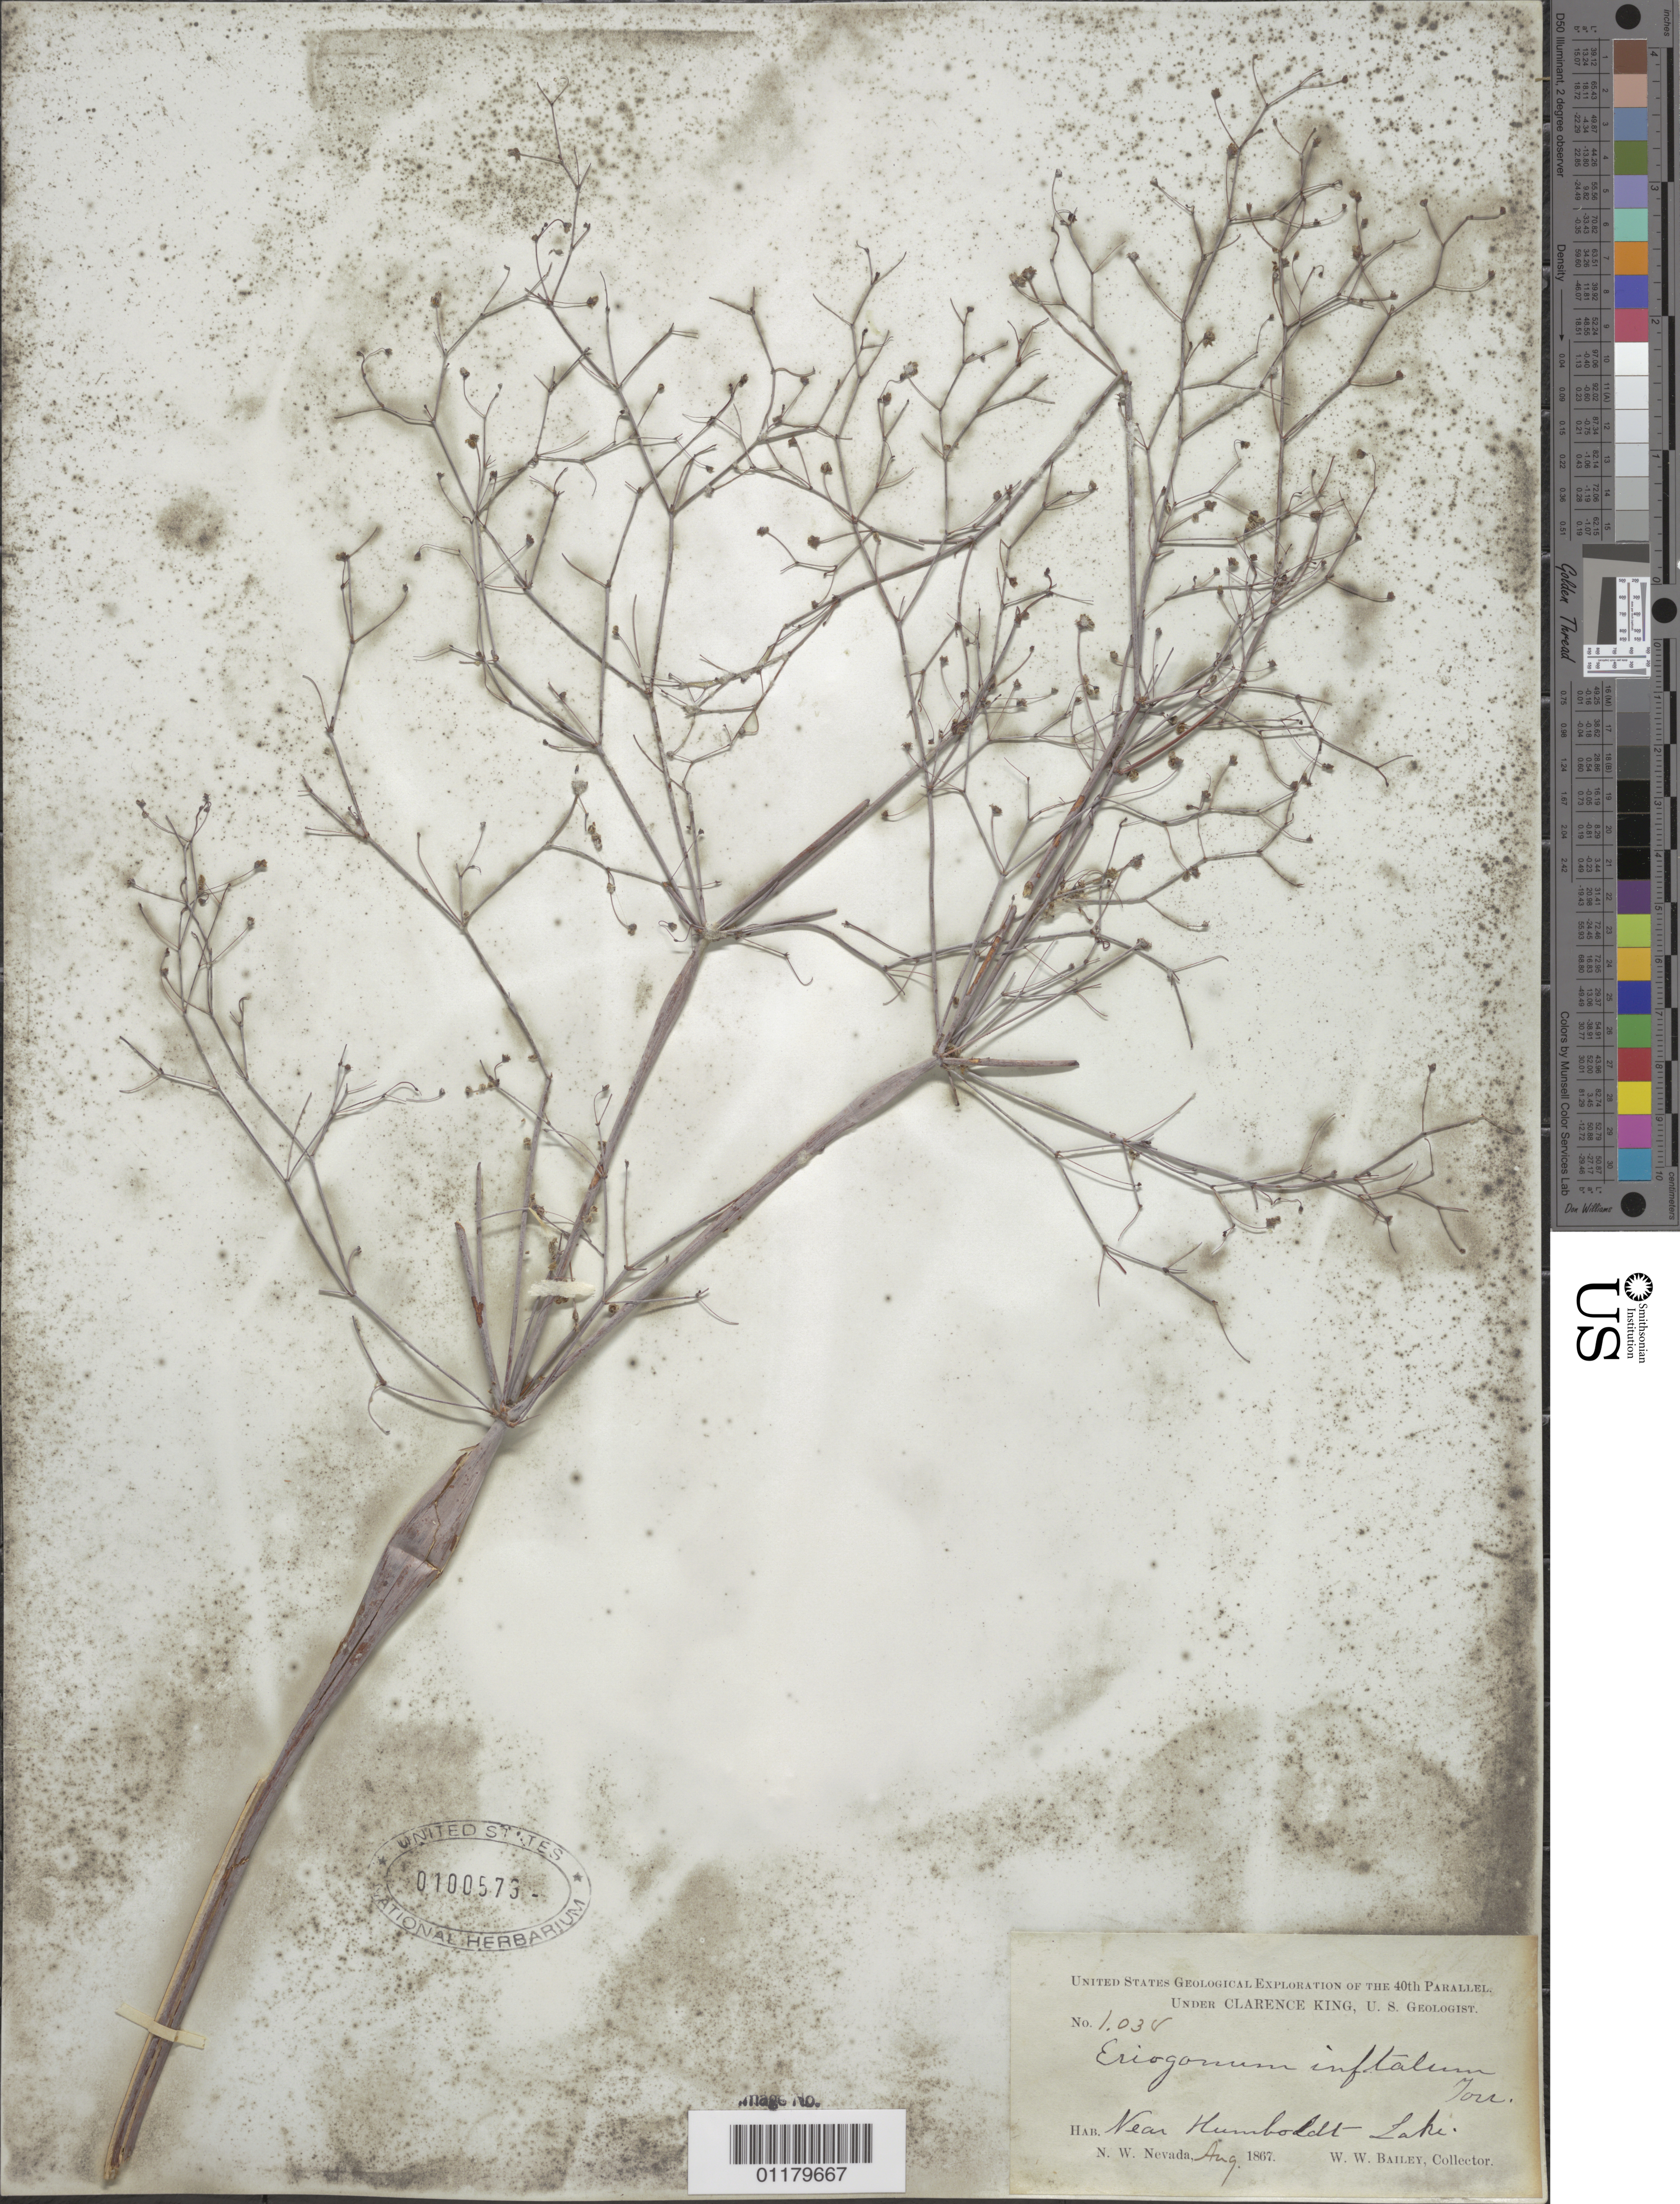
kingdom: Plantae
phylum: Tracheophyta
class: Magnoliopsida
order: Caryophyllales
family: Polygonaceae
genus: Eriogonum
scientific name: Eriogonum inflatum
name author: Torr. & Frém.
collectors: W. W. Bailey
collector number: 1038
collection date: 1867-08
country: United States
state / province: Nevada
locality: Near Humboldt Lake, N. W. Nevada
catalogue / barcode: US 100573